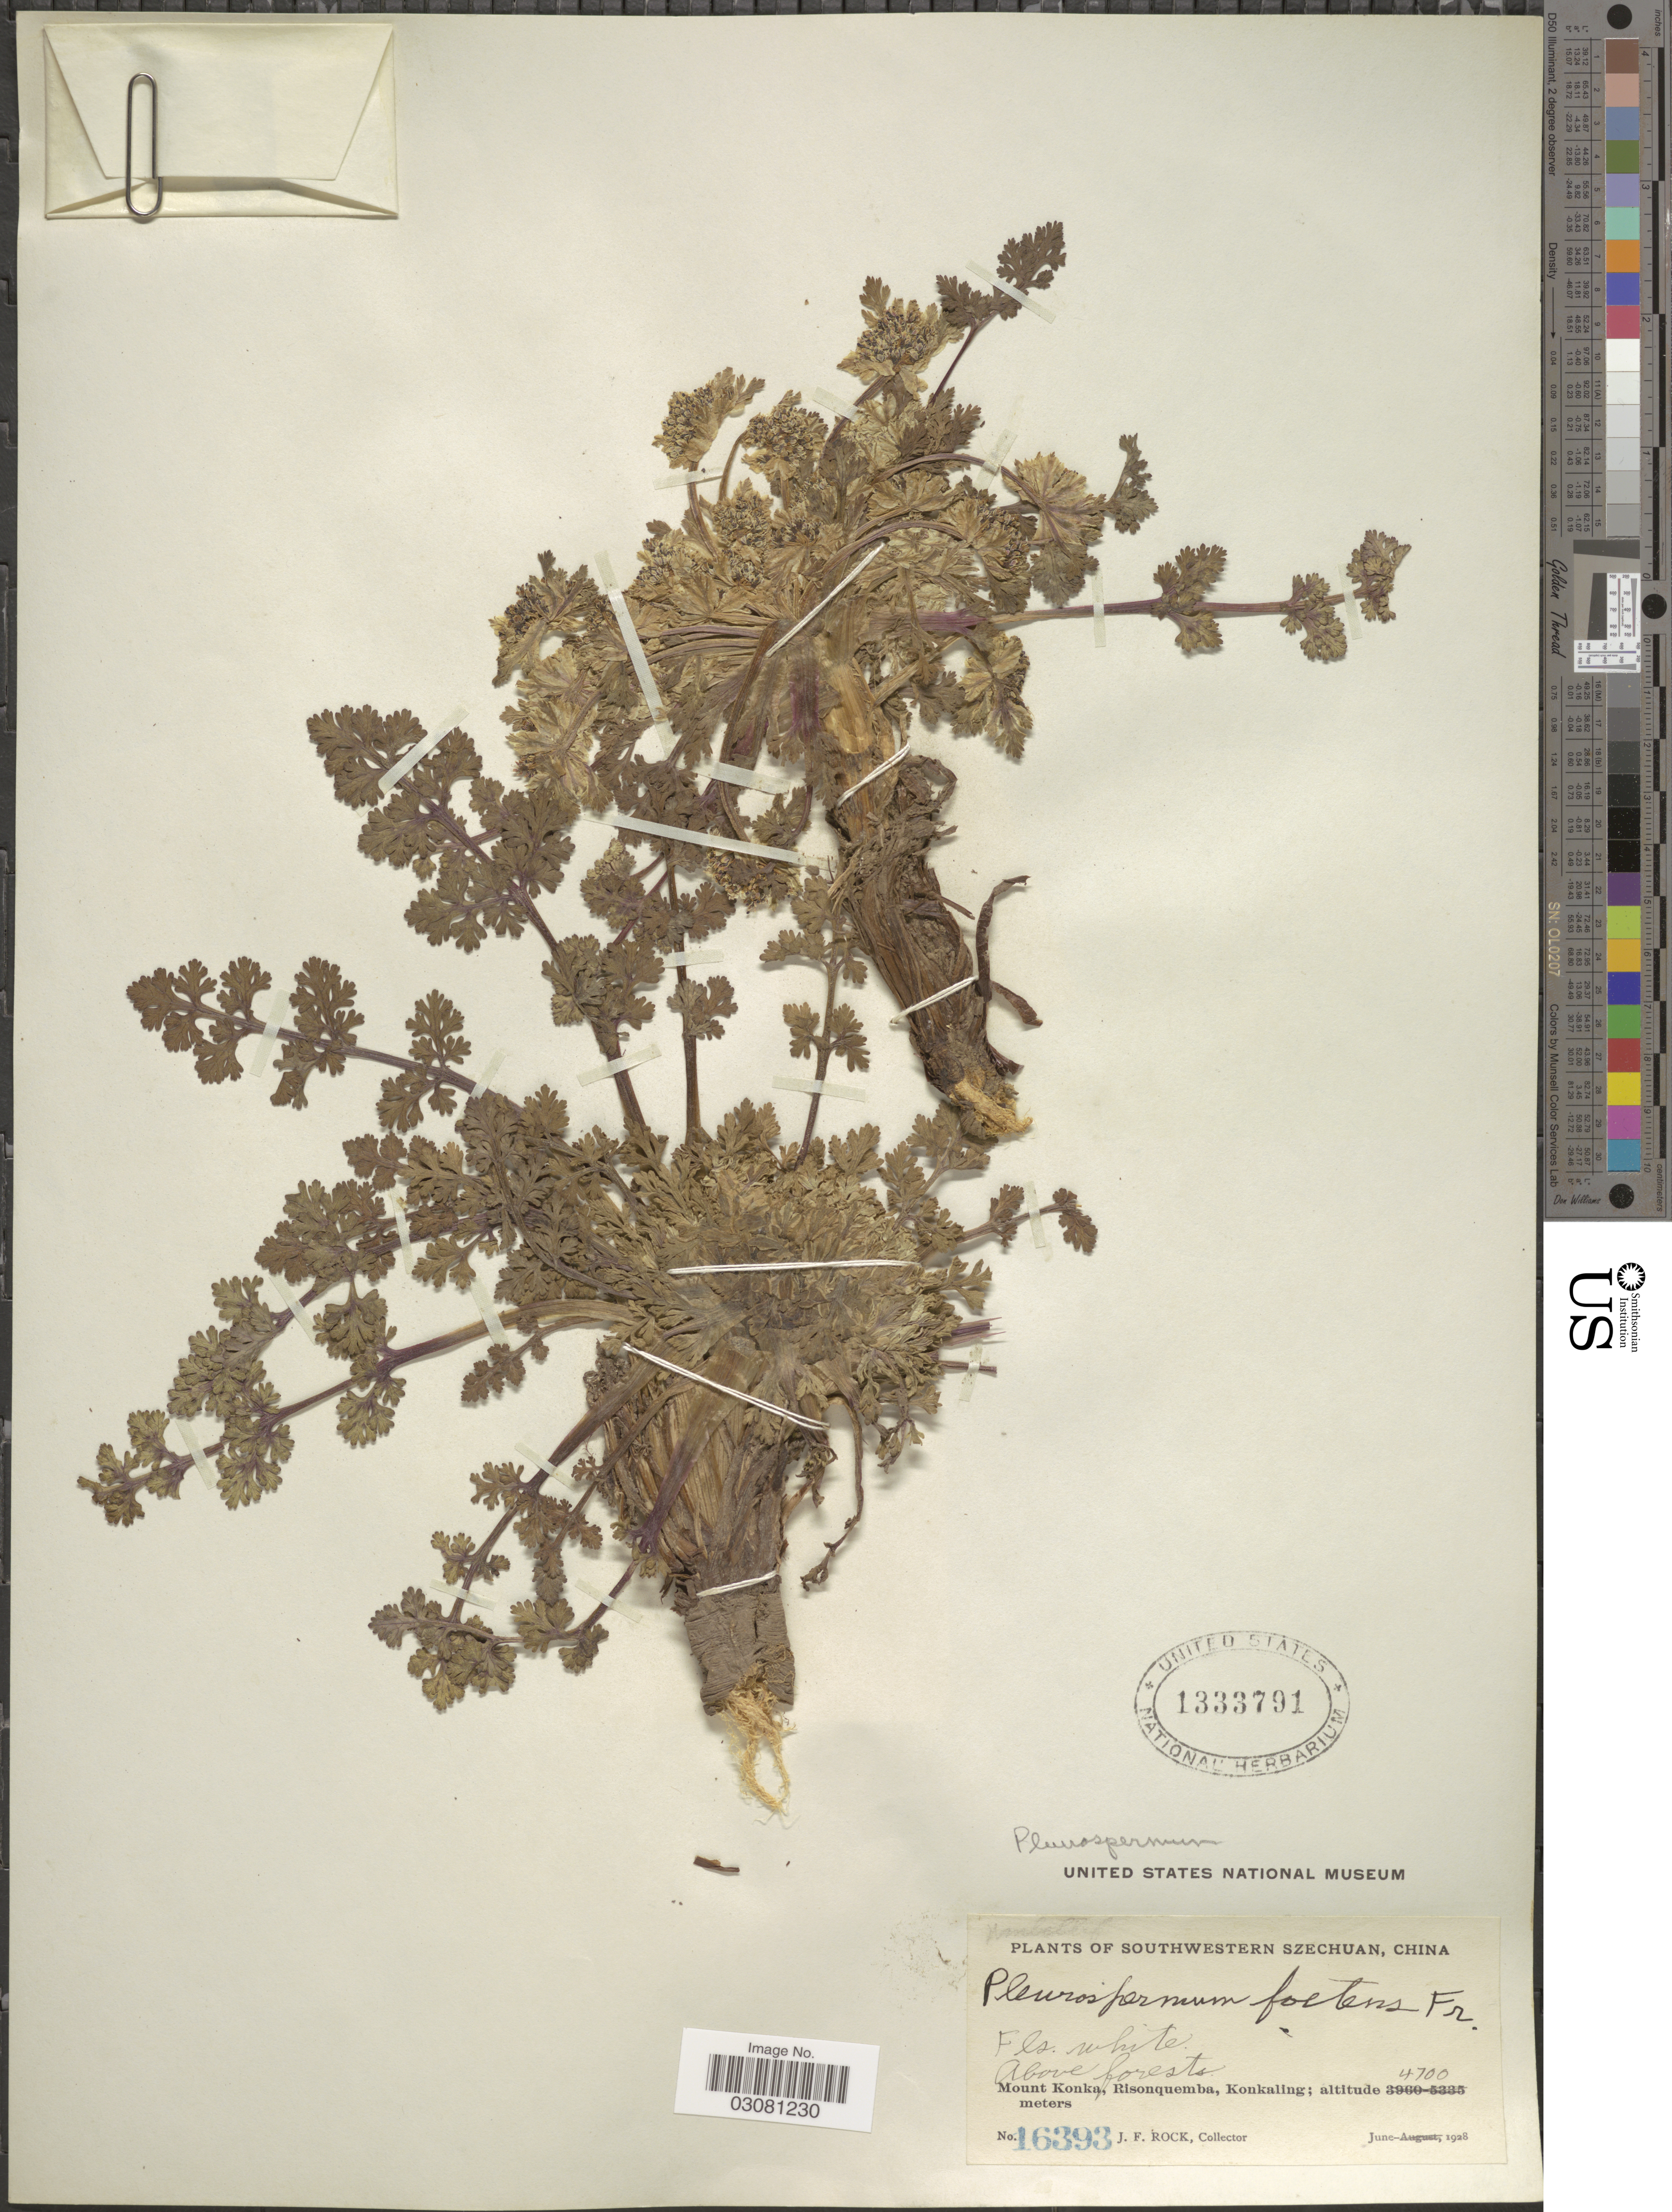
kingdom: Plantae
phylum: Tracheophyta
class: Magnoliopsida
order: Apiales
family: Apiaceae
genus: Pleurospermum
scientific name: Pleurospermum foetens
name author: Franch.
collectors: J. Rock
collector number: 16393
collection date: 1928-06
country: China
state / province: Sichuan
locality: Southwestern Szechuan. Mount Konka, Risonquemba, Konkaling.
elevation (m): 4700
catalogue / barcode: US 1333791